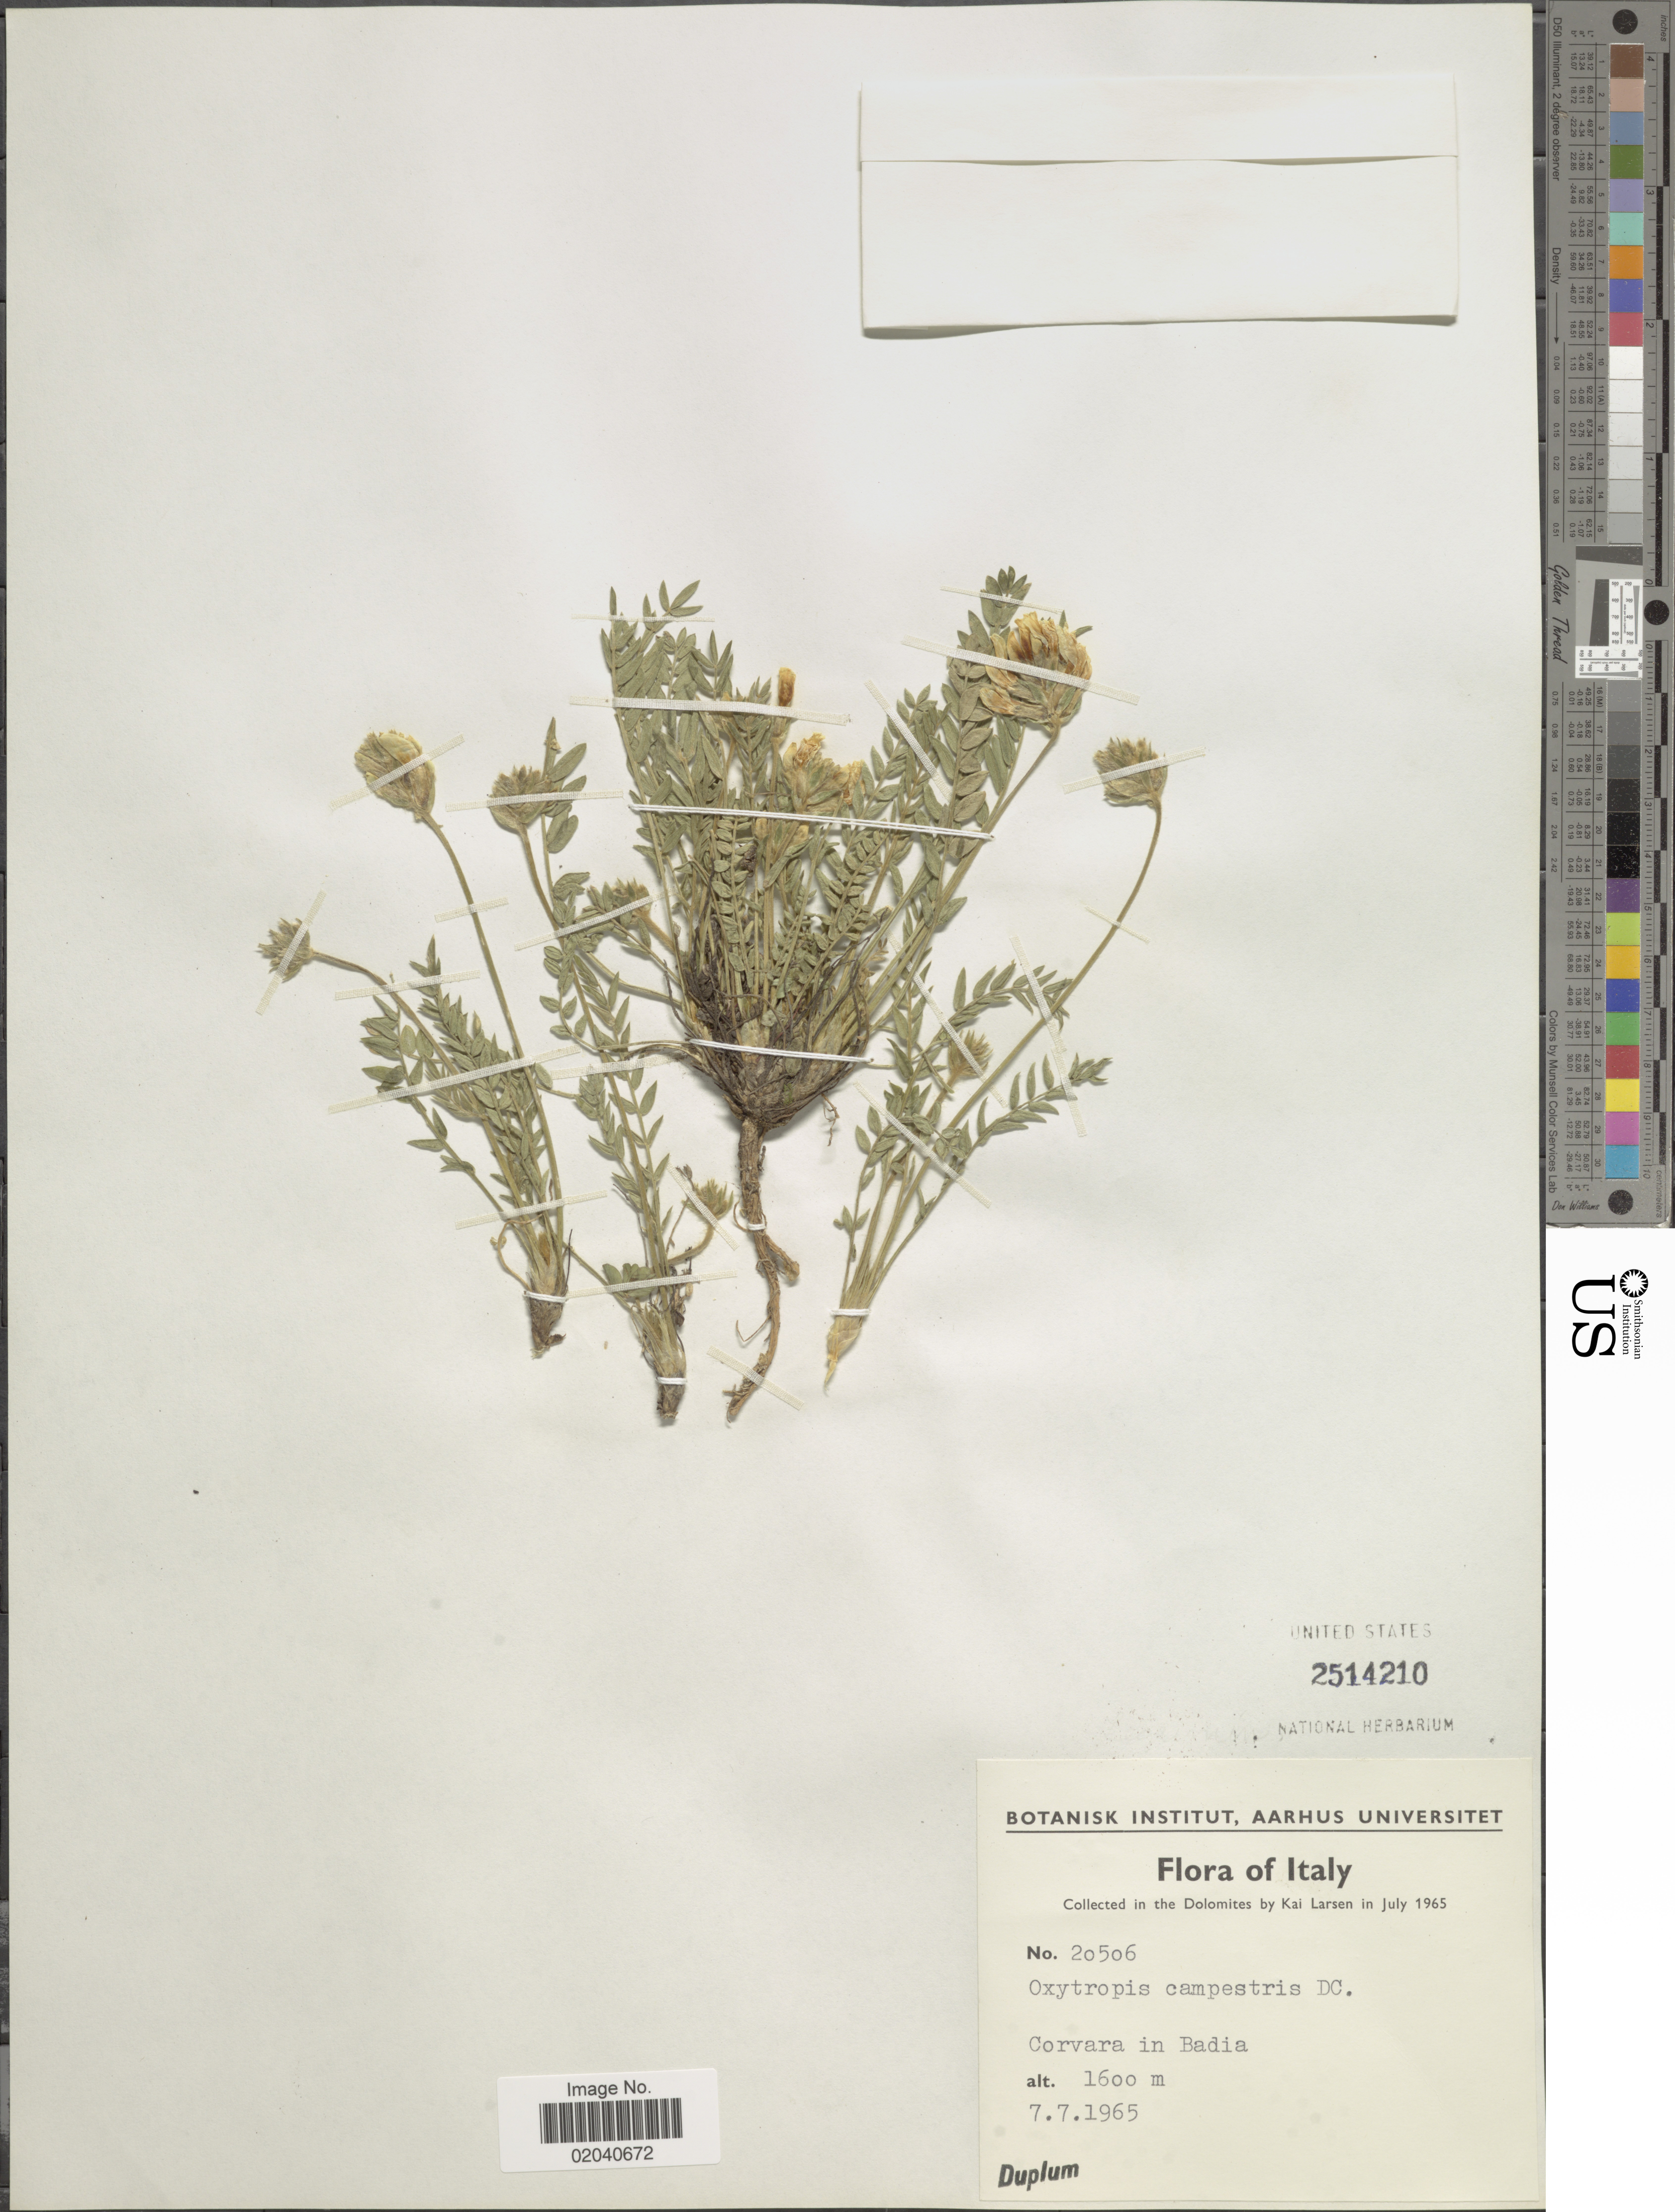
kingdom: Plantae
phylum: Tracheophyta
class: Magnoliopsida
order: Fabales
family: Fabaceae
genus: Oxytropis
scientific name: Oxytropis campestris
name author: (L.) DC.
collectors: K. Larsen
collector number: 20506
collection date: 1965-07-07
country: Italy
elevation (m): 1600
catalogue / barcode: US 2514210